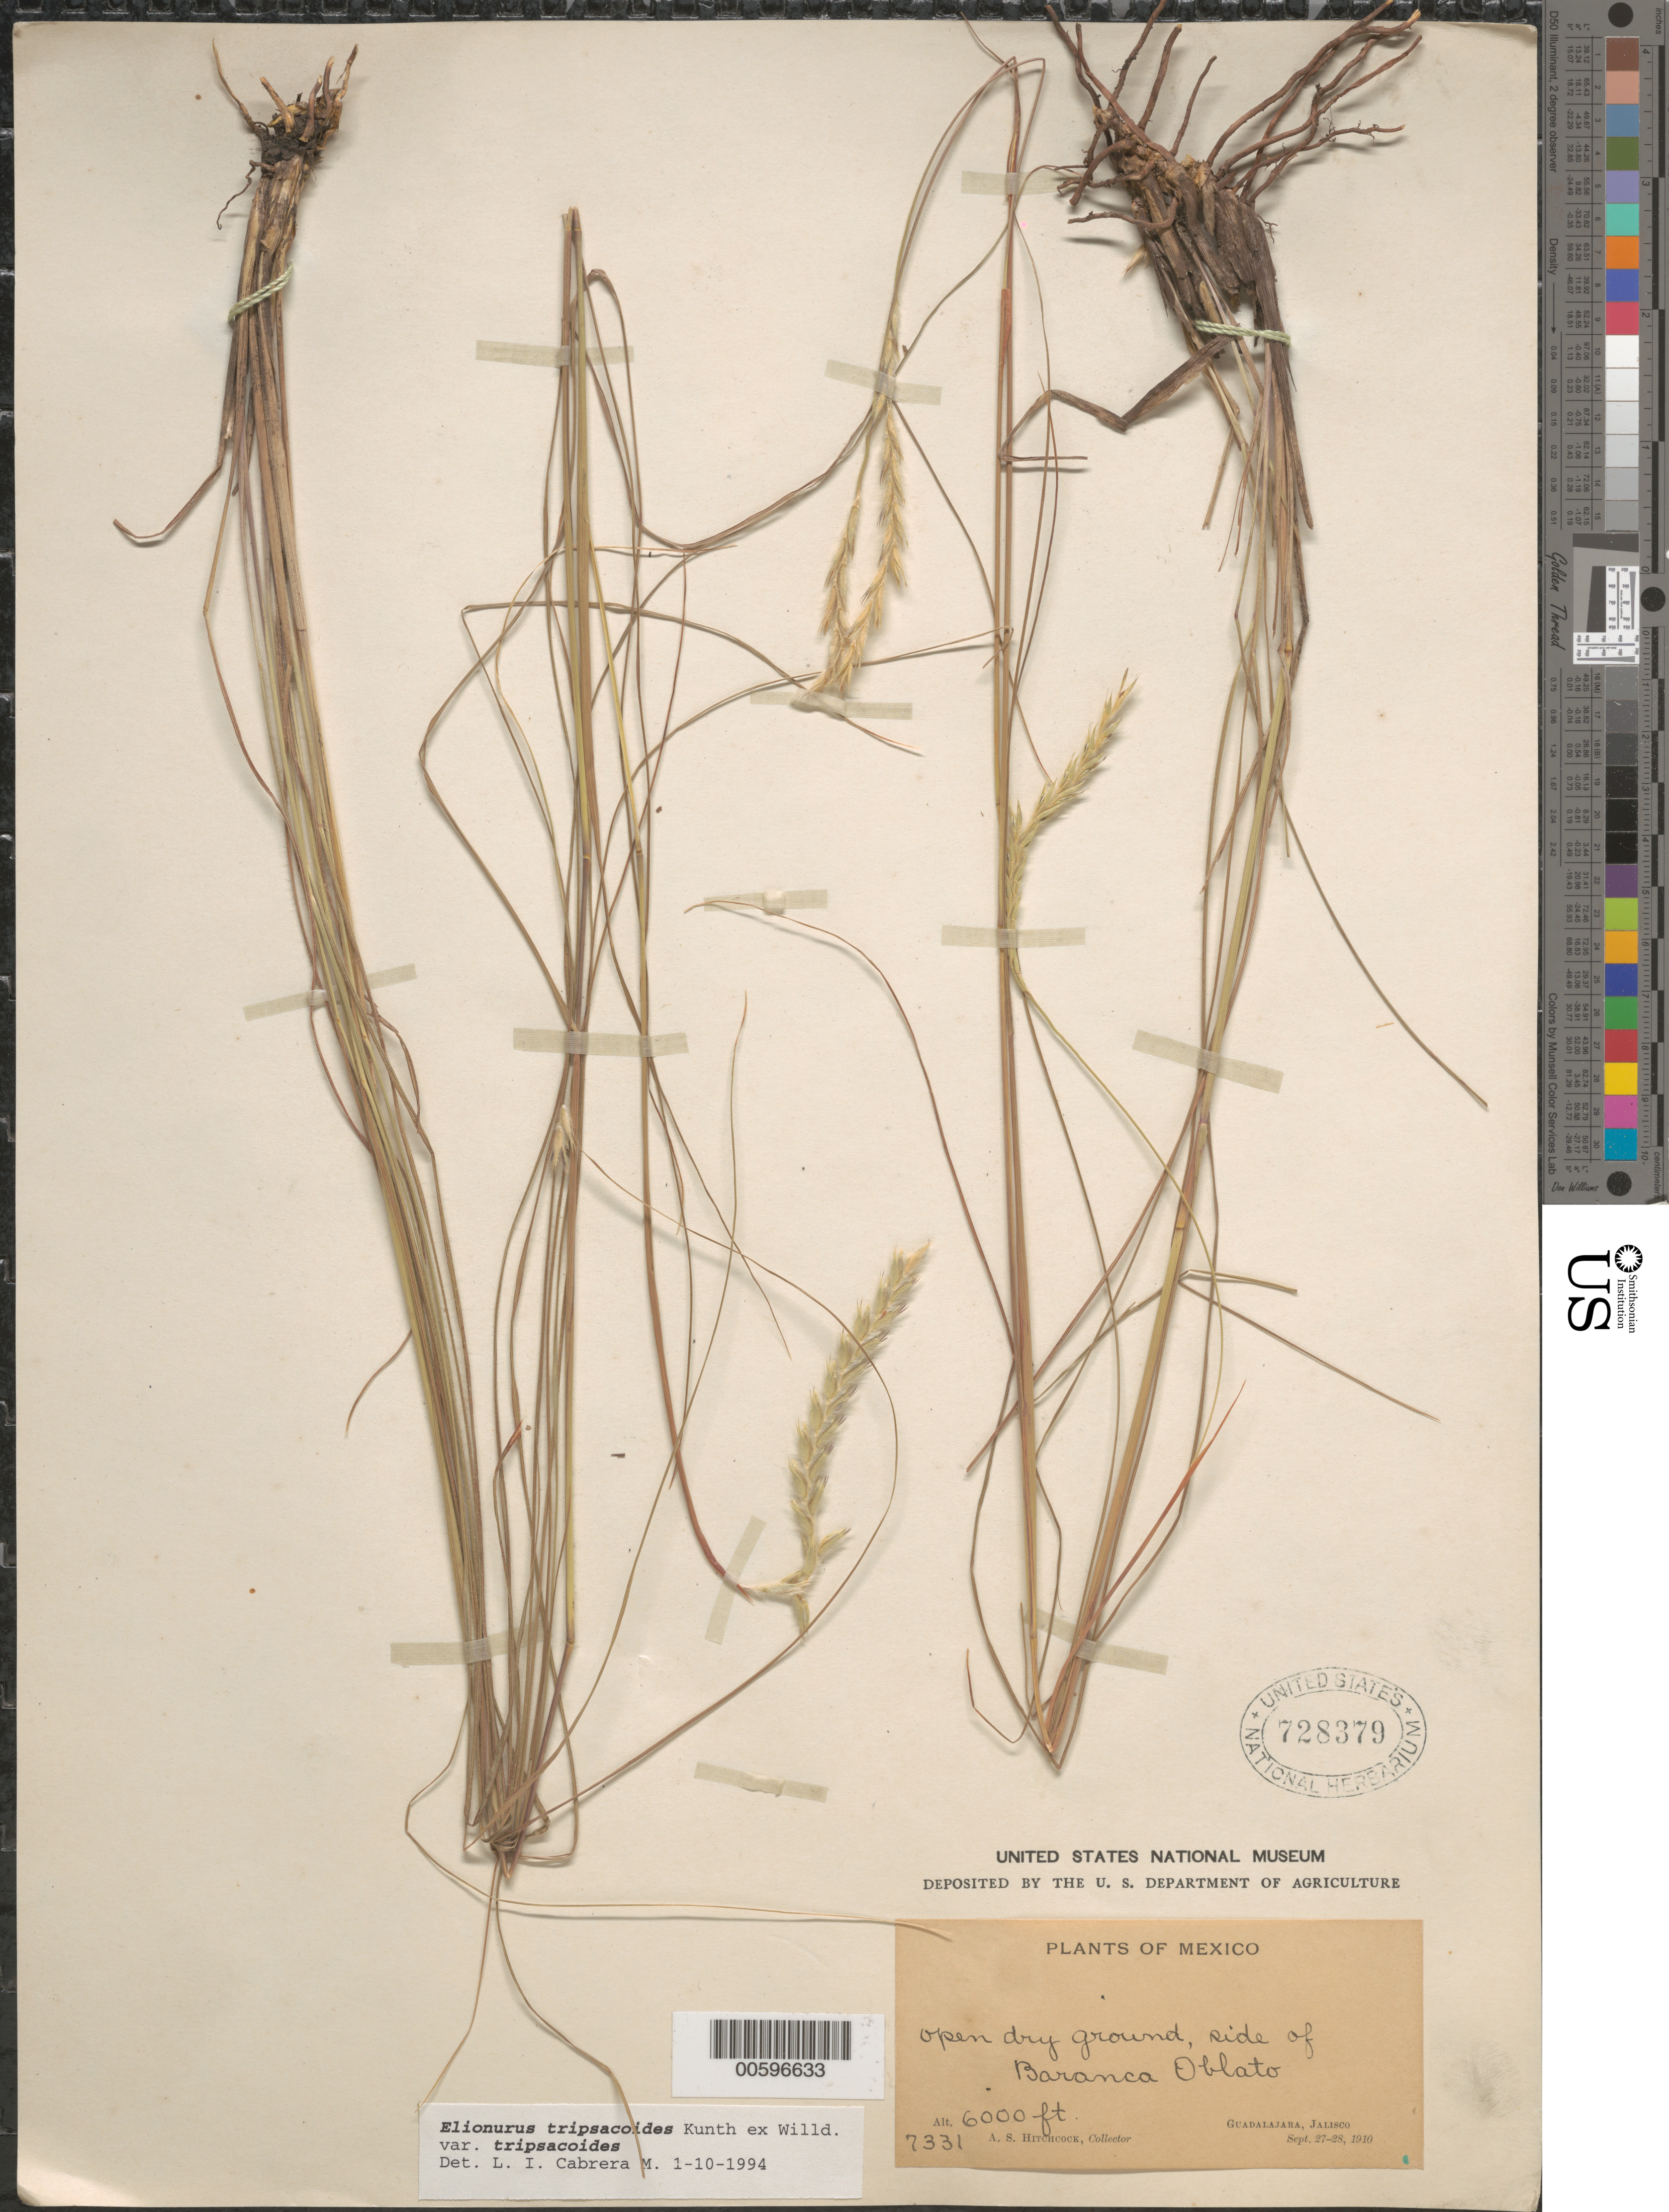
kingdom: Plantae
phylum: Tracheophyta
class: Liliopsida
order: Poales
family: Poaceae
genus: Elionurus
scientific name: Elionurus tripsacoides var. tripsacoides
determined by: Cabrera M., L. I.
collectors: A. S. Hitchcock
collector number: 7331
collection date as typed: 27 Sep 1910 to 28 Sep 1910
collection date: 1910-09-27/1910-09-28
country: Mexico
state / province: Jalisco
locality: Guadalajara, side of Baranca Oblato.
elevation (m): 1829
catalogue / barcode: US 728379